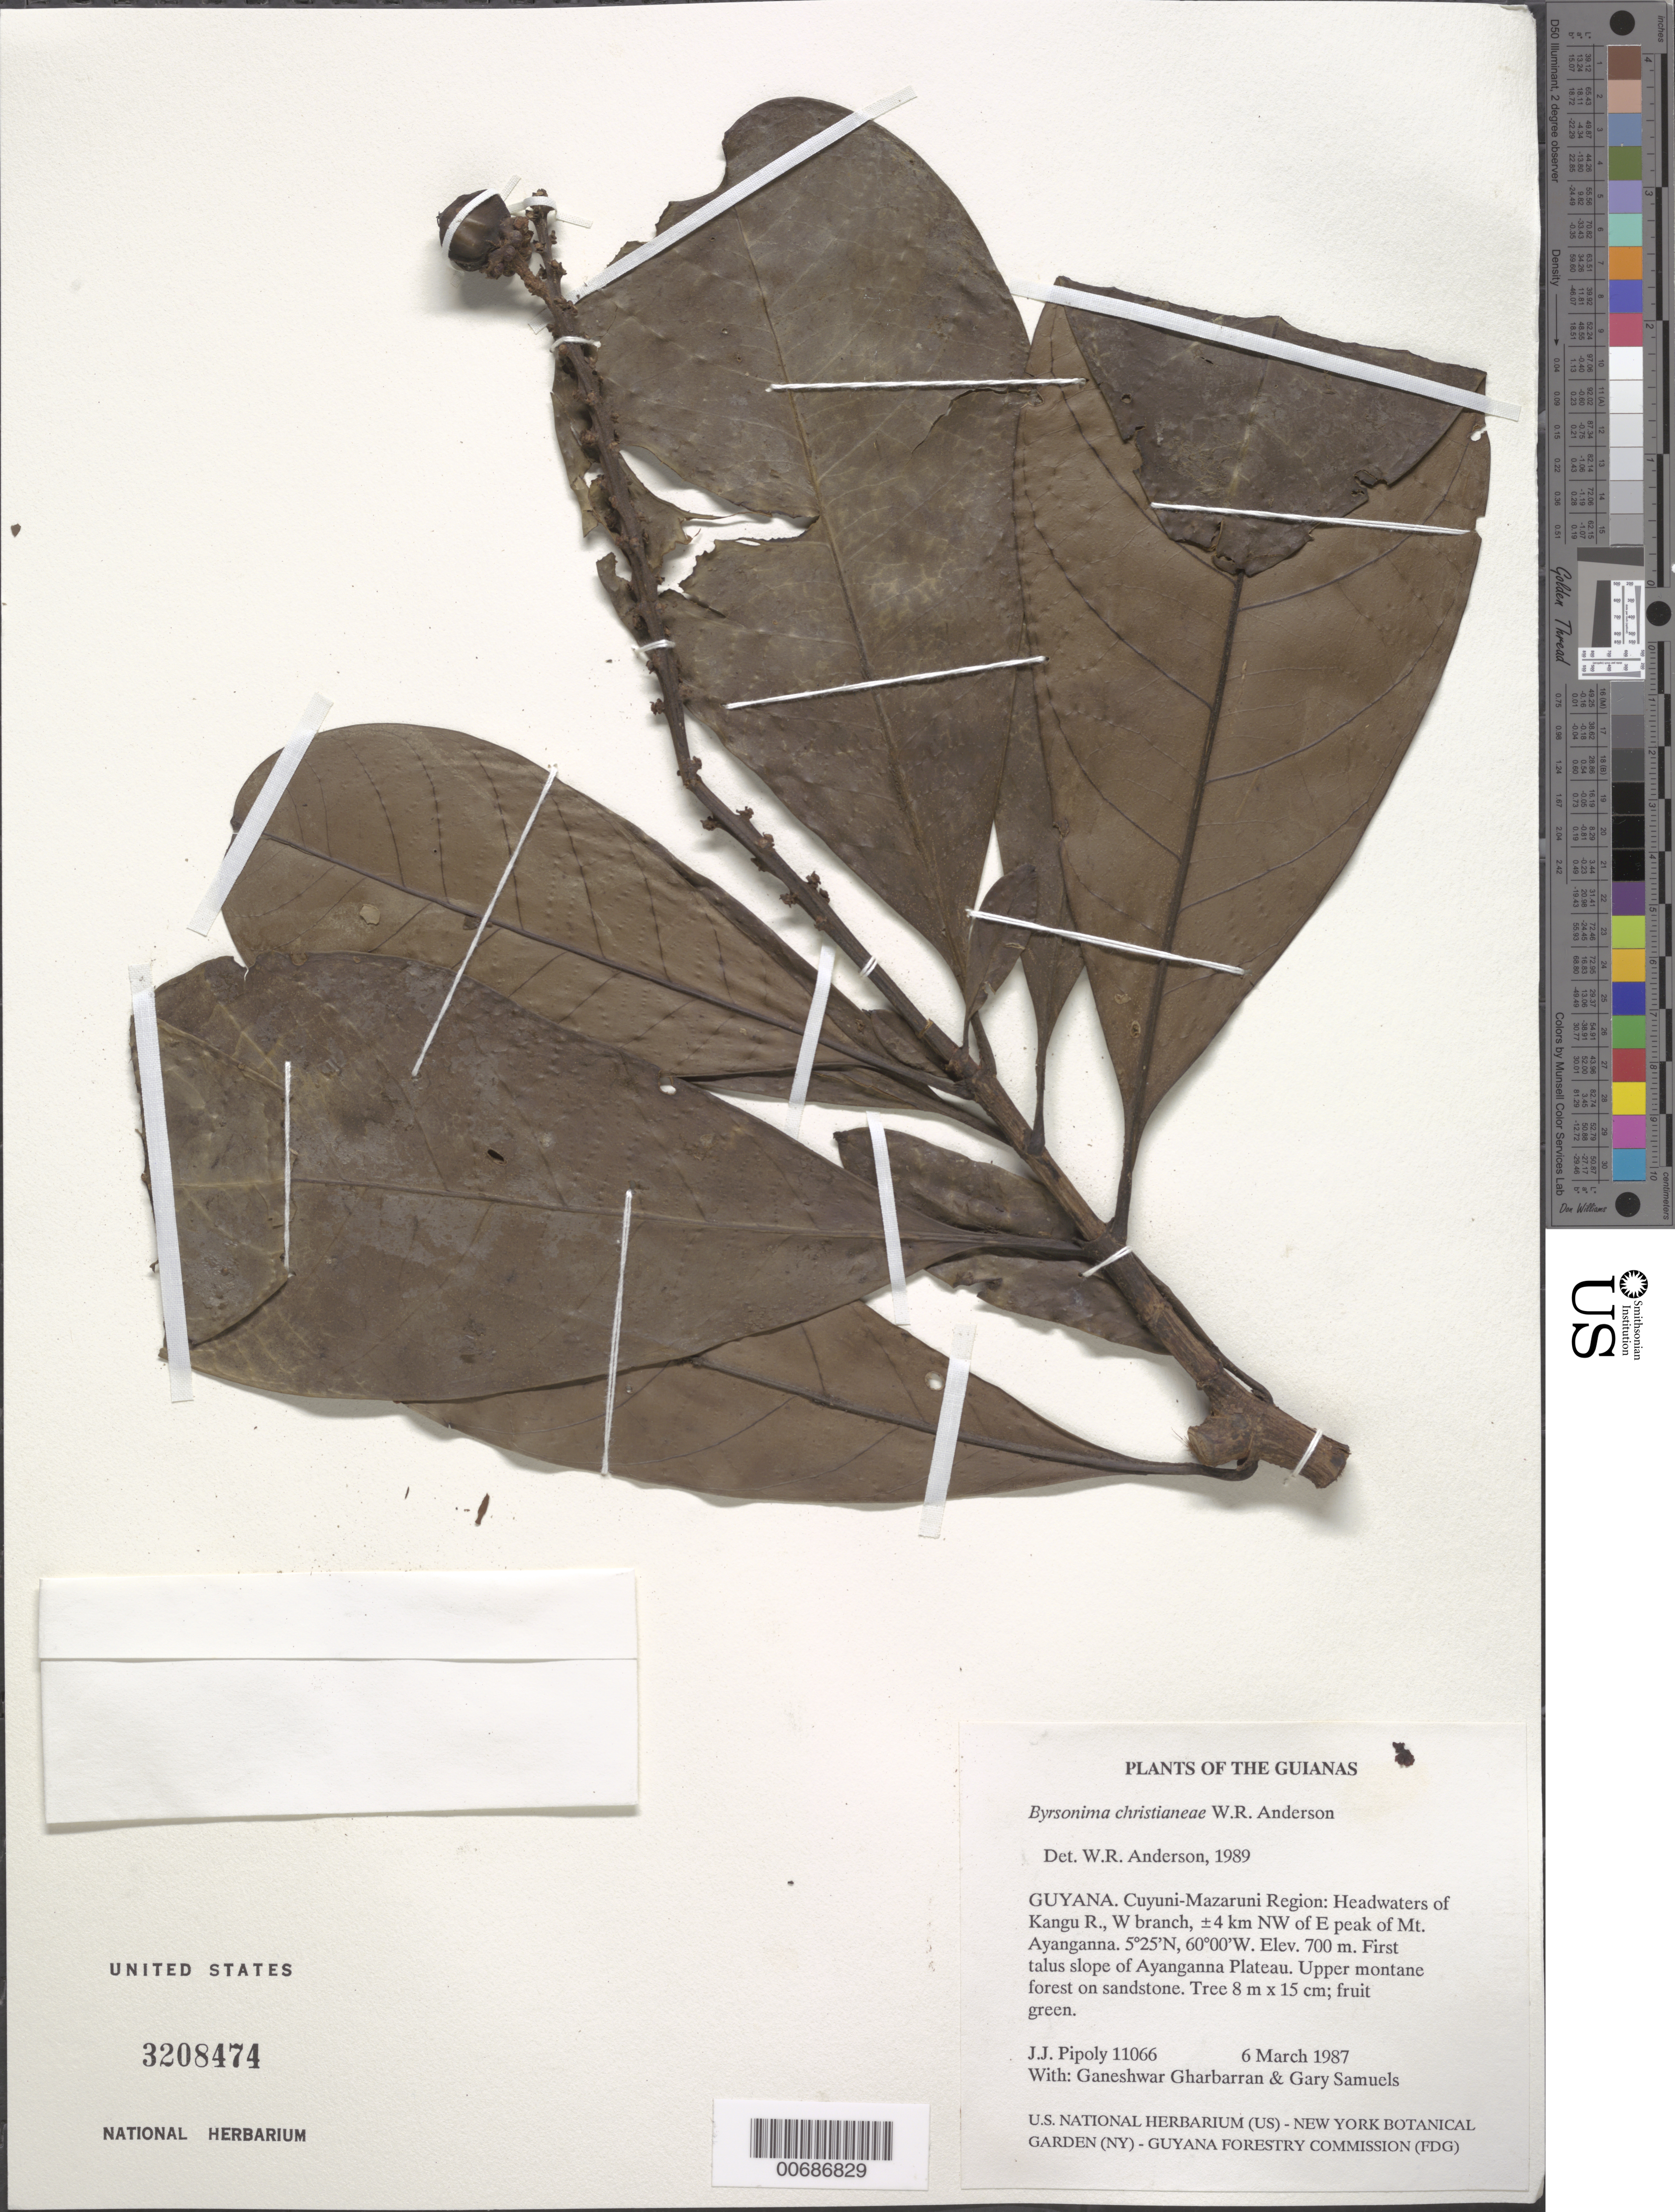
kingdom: Plantae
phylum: Tracheophyta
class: Magnoliopsida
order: Malpighiales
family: Malpighiaceae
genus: Byrsonima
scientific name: Byrsonima christianeae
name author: W.R. Anderson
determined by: Anderson, W. R., (MICH), University of Michigan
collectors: J. J. Pipoly, G. Gharbarran & G. Samuels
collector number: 11066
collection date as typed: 6 March 1987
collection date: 1987-03-06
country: Guyana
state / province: Cuyuni-Mazaruni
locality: Headwaters of Kangu R., W branch; ±4 km NW of E peak of Mt. Ayanganna. First talus slope of plateau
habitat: Upper montane forest on sandstone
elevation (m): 700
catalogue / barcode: US 3208474